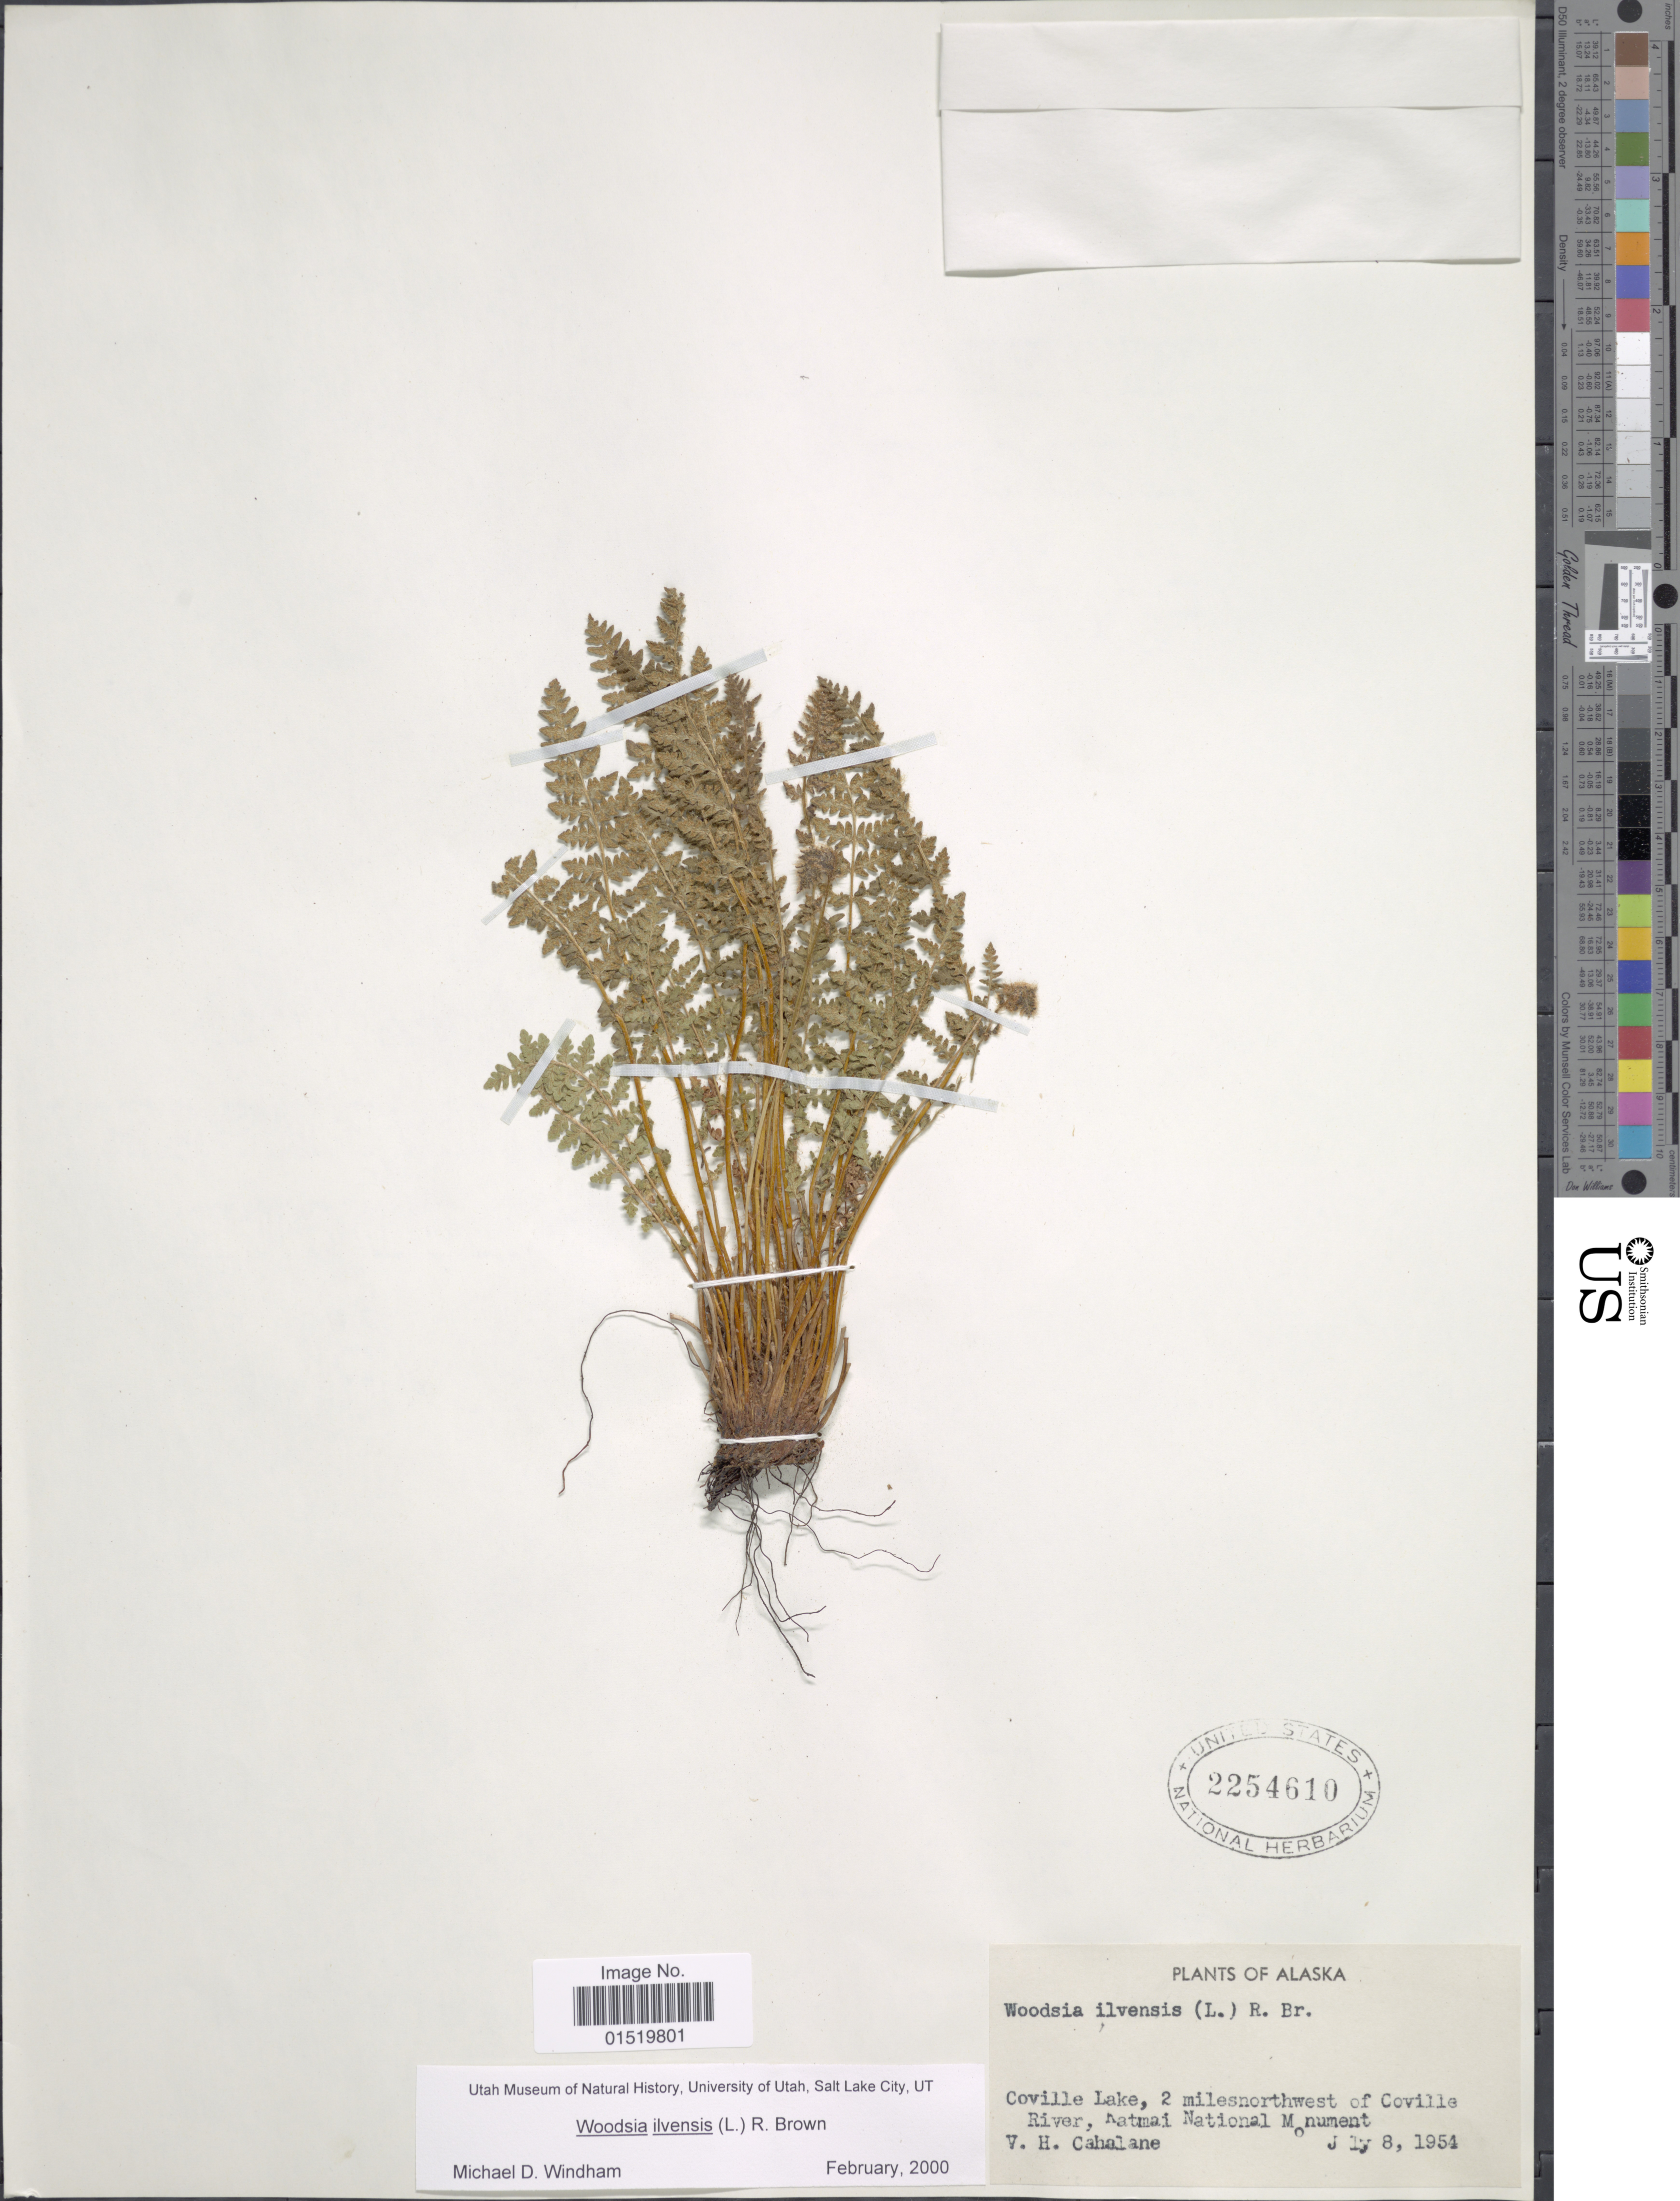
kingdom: Plantae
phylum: Tracheophyta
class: Polypodiopsida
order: Polypodiales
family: Woodsiaceae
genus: Woodsia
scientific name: Woodsia ilvensis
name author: (L.) R. Br.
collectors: V. Cahalane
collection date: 1954-07-08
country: United States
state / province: Alaska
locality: Coville Lake, 2 milesnorthwest of Coville River, Katmai National Monument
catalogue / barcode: US 2254610